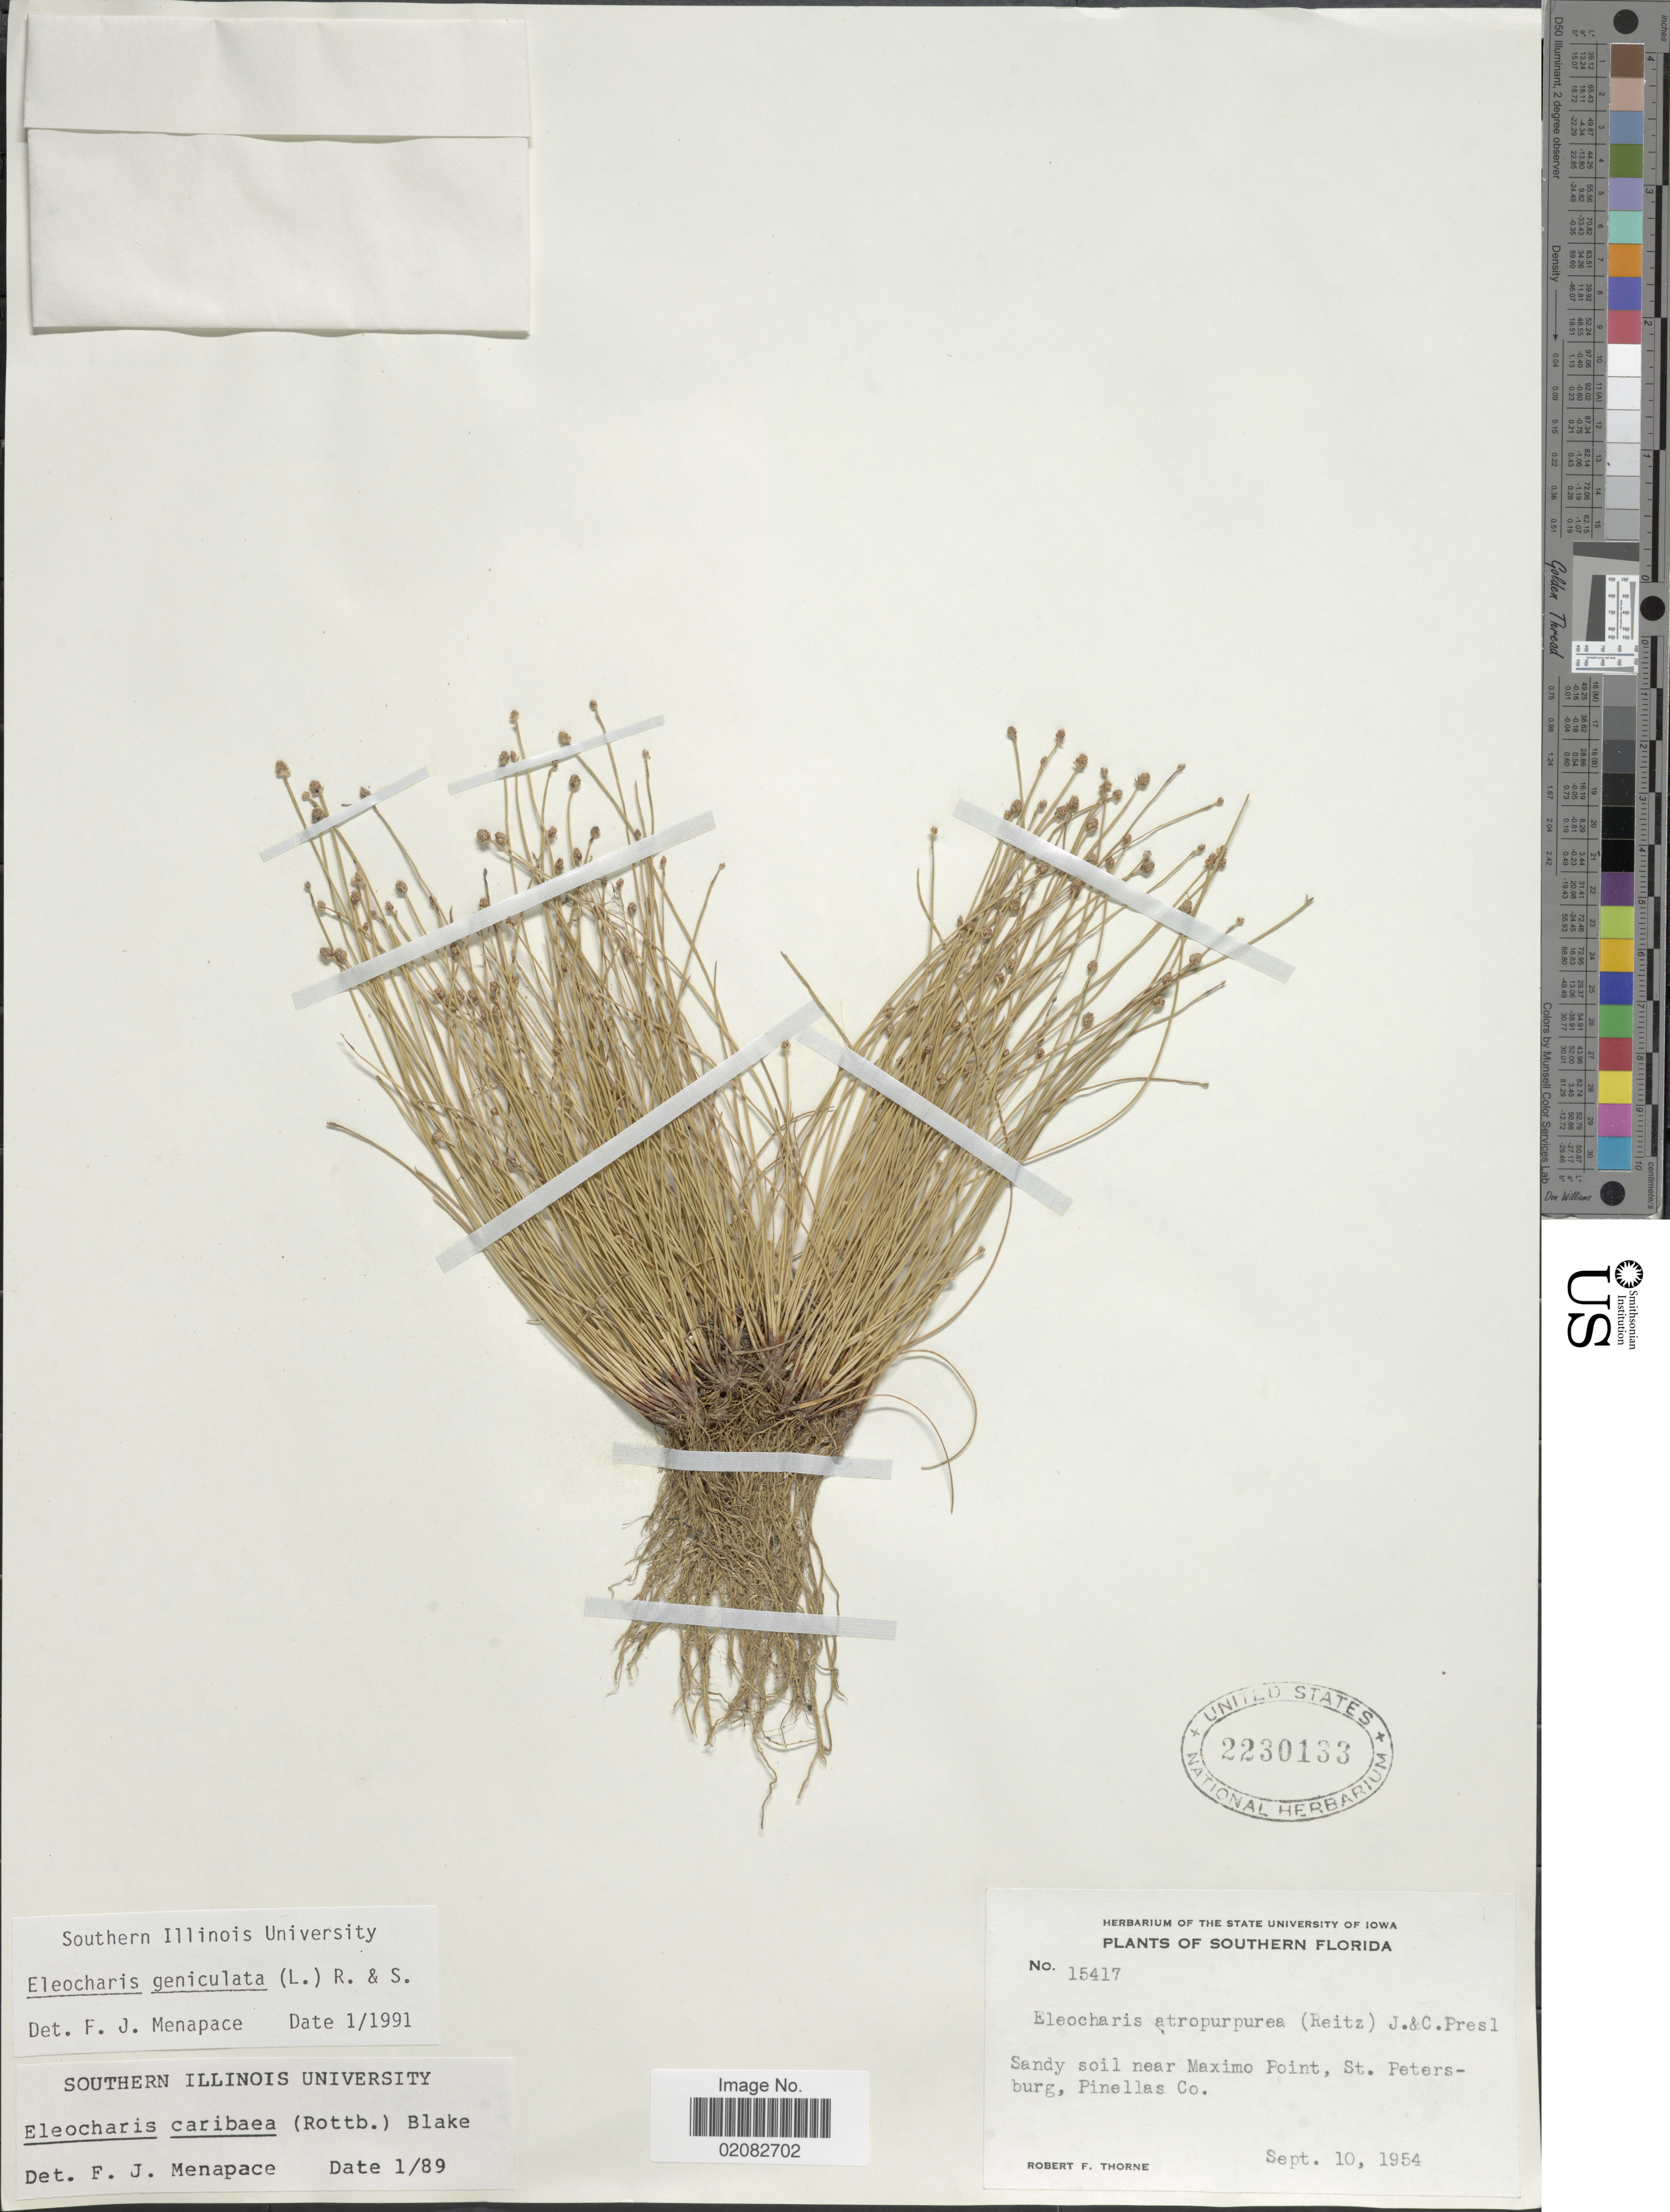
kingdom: Plantae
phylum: Tracheophyta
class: Liliopsida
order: Poales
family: Cyperaceae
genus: Eleocharis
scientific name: Eleocharis geniculata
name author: (L.) Roem. & Schult.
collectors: R. F. Thorne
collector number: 15471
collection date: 1954-09-10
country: United States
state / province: Florida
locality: Southern Florida, near Maximo Point, St. Petersburg, Pinellas Co.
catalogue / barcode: US 2230133